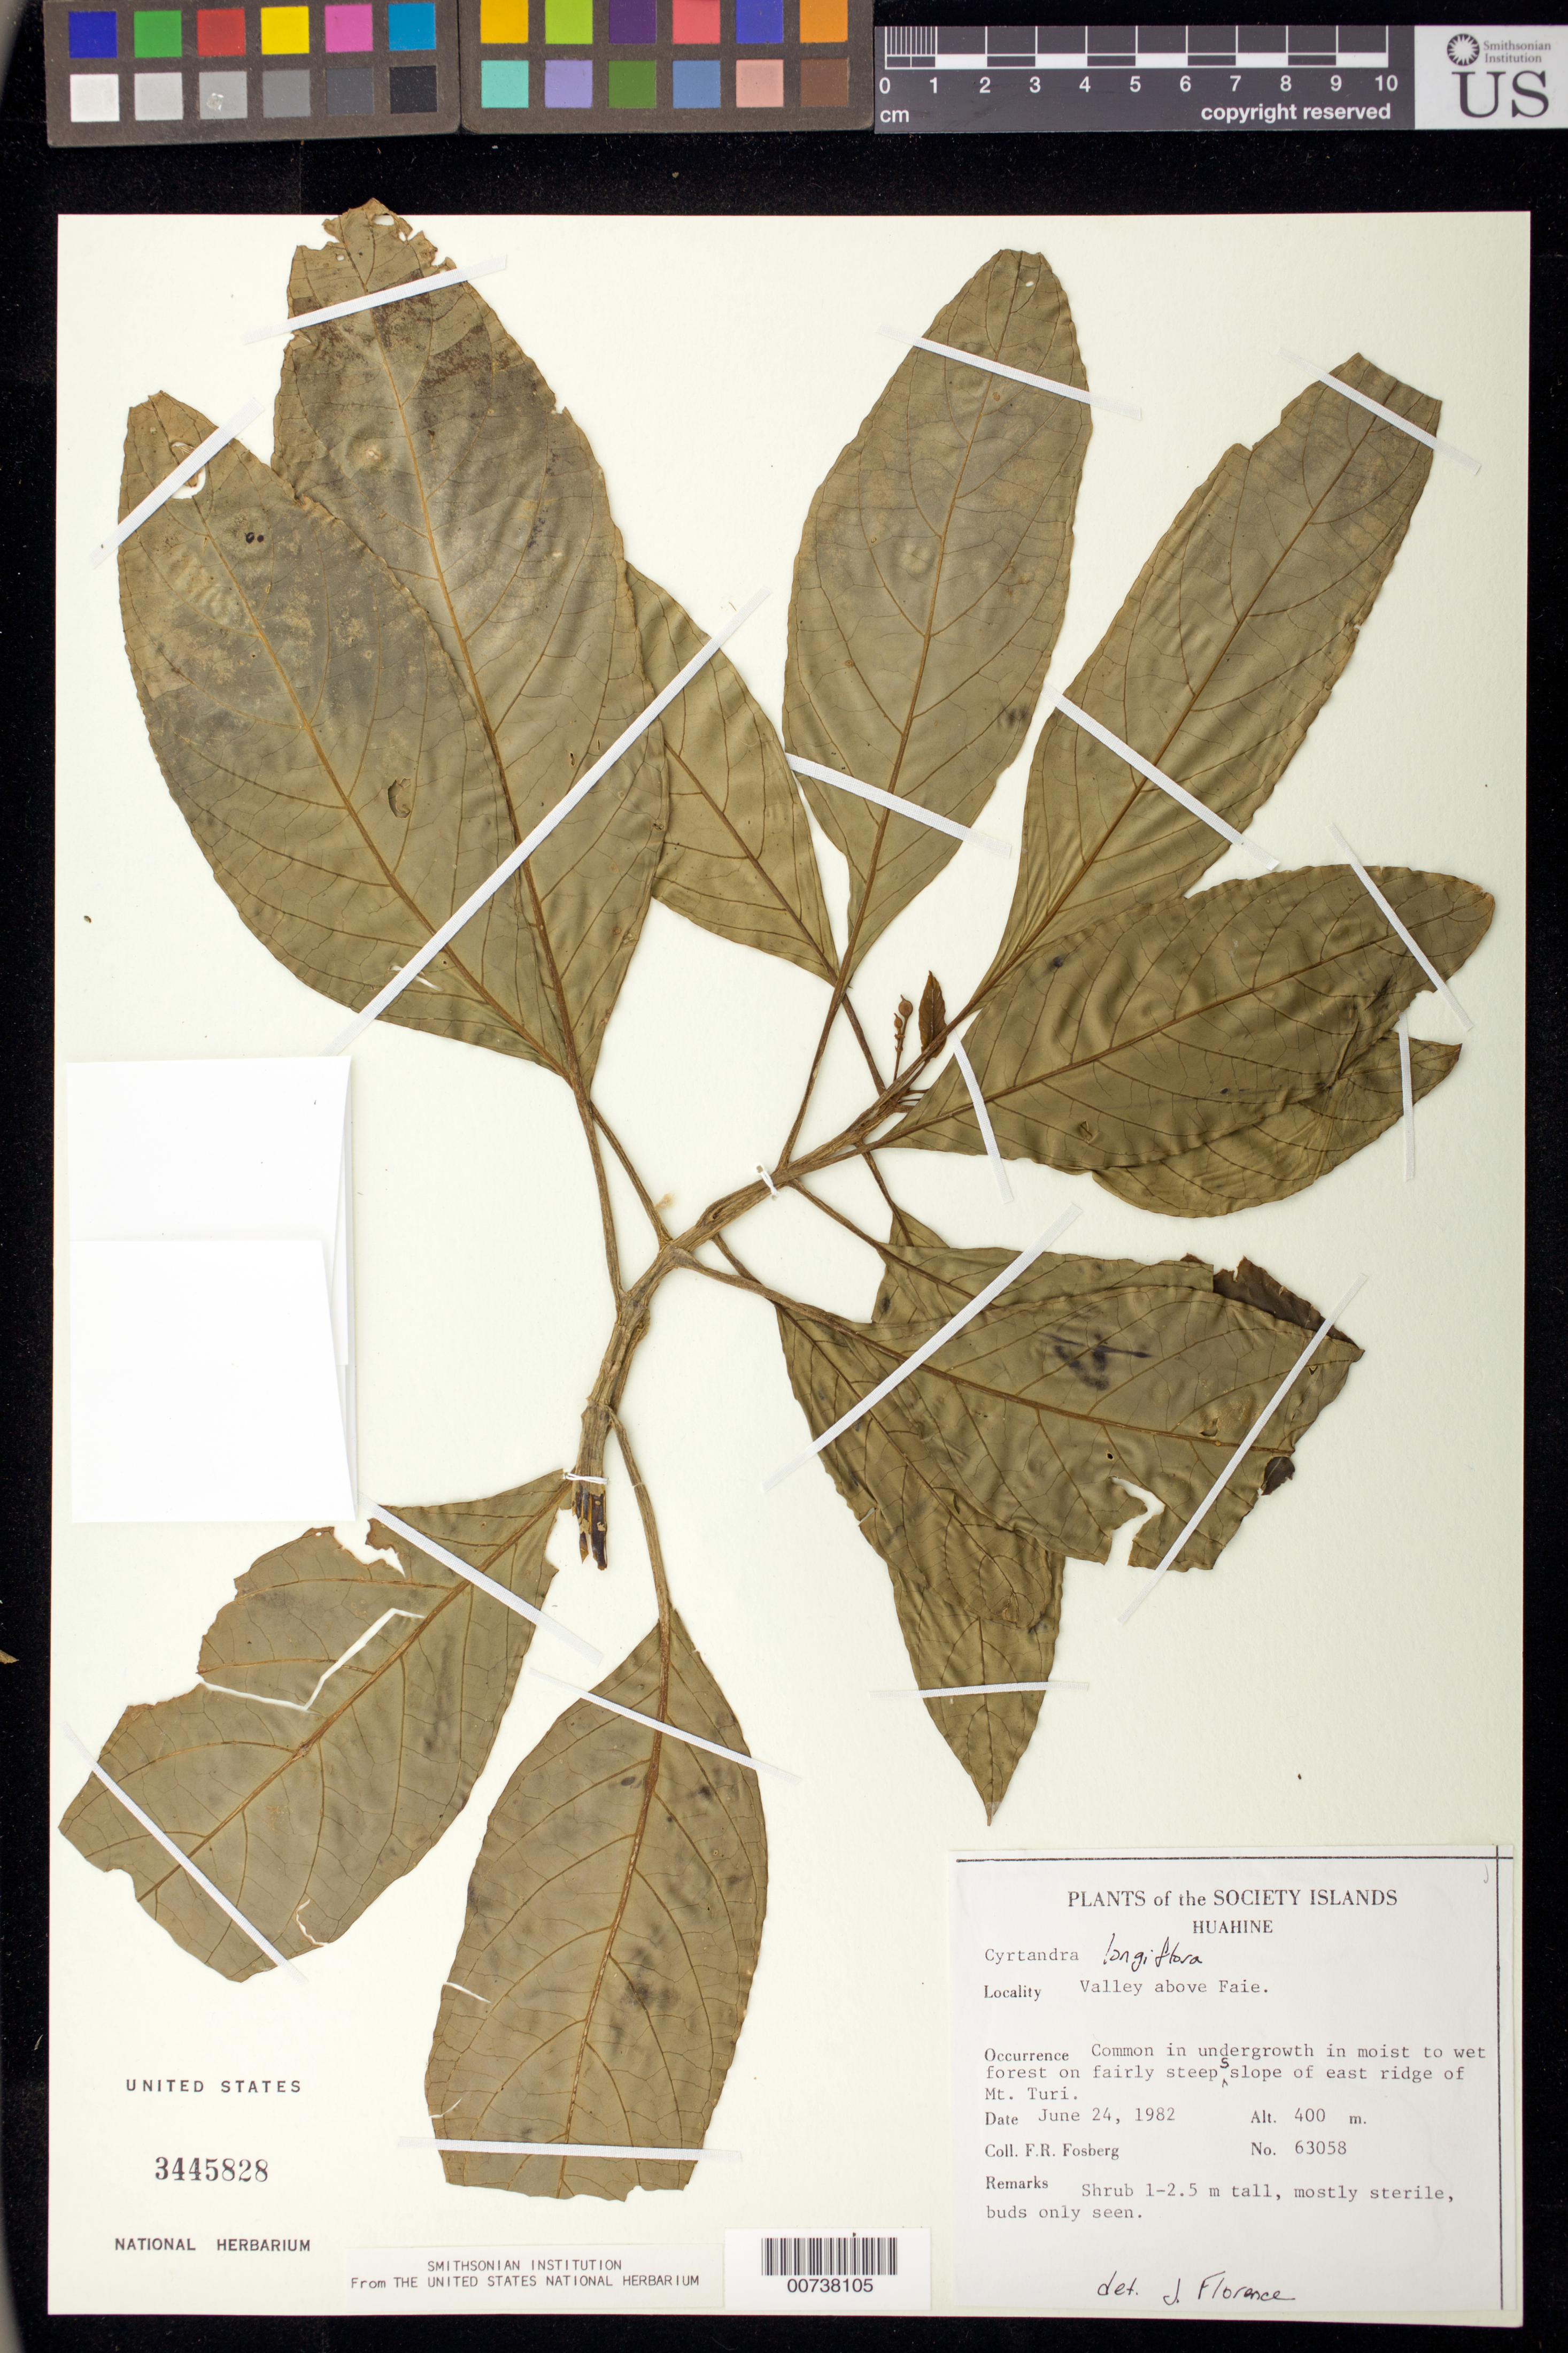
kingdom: Plantae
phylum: Tracheophyta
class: Magnoliopsida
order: Lamiales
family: Gesneriaceae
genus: Cyrtandra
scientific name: Cyrtandra longiflora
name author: J.W. Moore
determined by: Florence, J.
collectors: F. R. Fosberg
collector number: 63058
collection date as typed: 24 Jun 1982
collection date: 1982-06-24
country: French Polynesia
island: Huahine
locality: Valley above Faie, east ridge of Mt. Turi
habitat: Common in undergrowth in moist to wet forest on fairly steep slope of east ridge of Mt. Turi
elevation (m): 400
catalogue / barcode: US 3445828